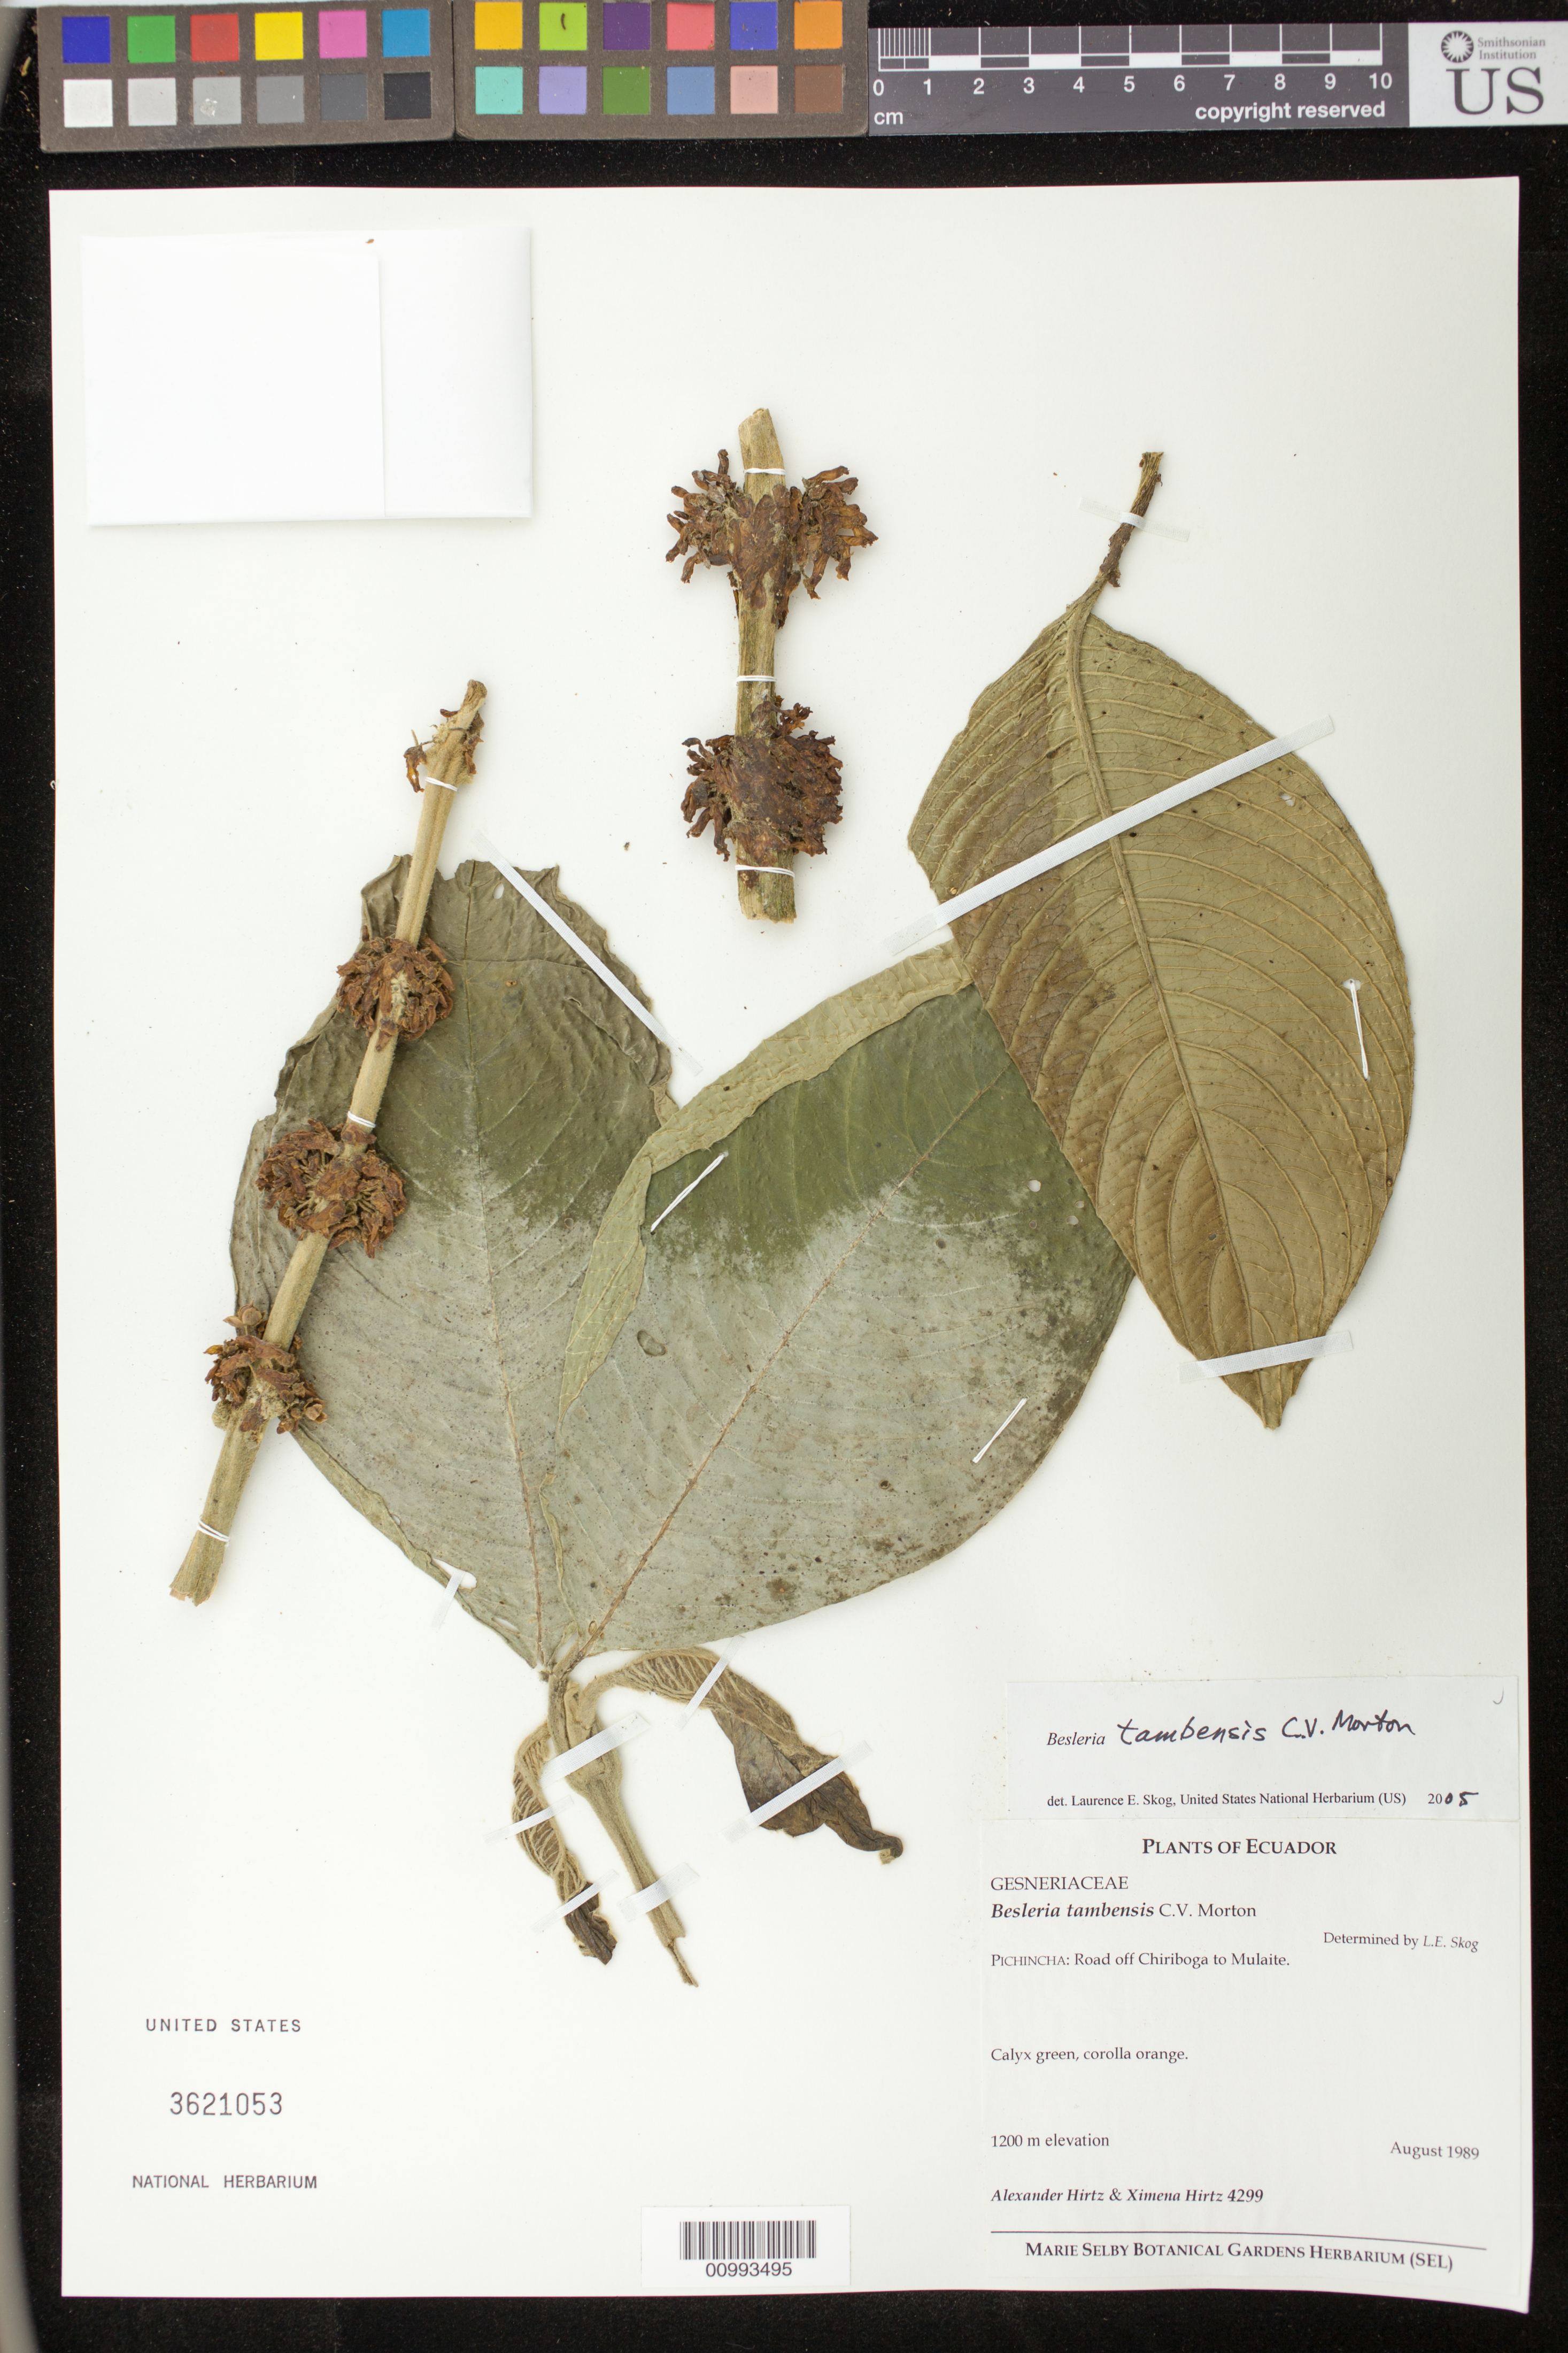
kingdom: Plantae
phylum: Tracheophyta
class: Magnoliopsida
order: Lamiales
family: Gesneriaceae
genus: Besleria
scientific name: Besleria tambensis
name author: C.V. Morton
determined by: Skog, Laurence E.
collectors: A. Hirtz & X. Hirtz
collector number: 4299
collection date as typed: Aug 1989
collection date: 1989-08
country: Ecuador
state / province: Pichincha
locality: Pichincha: road off Chiriboga to Mulaite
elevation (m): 1200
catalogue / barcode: US 3621053